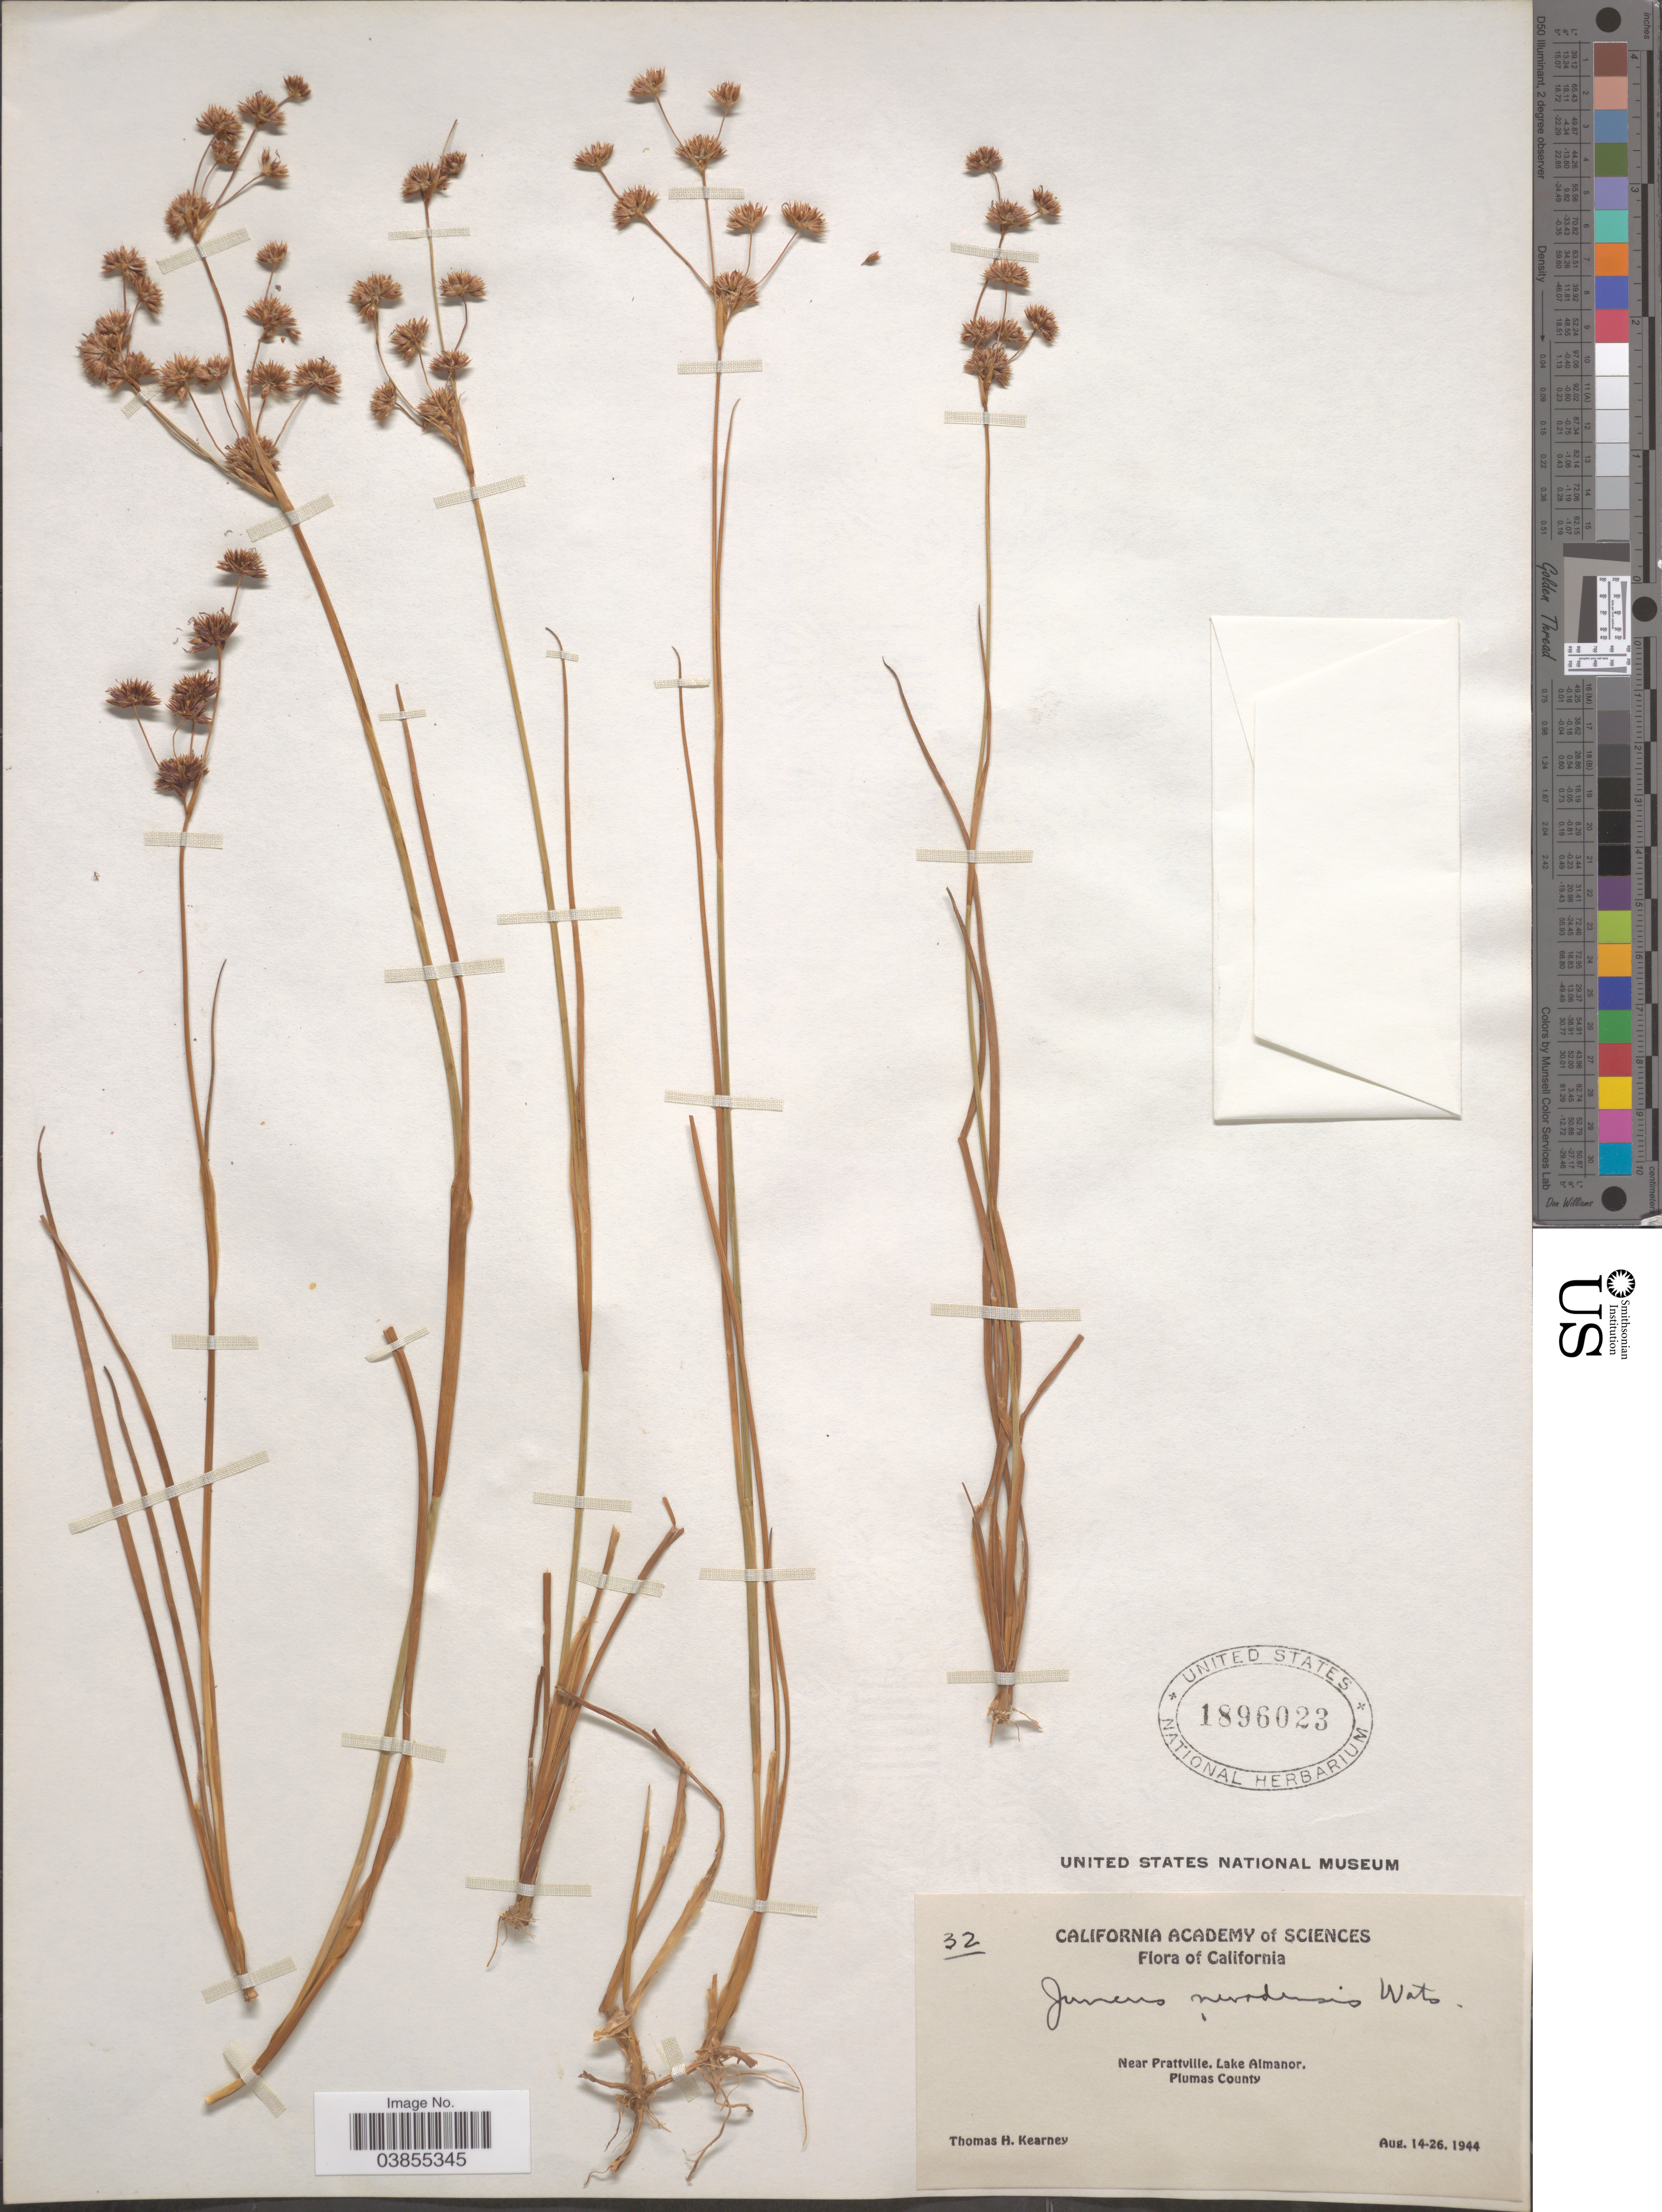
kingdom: Plantae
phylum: Tracheophyta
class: Liliopsida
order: Poales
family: Juncaceae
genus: Juncus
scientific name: Juncus nevadensis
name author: S. Watson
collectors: T. H. Kearney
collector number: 32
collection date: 1944-08-14/1944-08-26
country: United States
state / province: California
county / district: Plumas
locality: Near Prattville, Lake Almanor. Plumas County.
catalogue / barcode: US 1896023